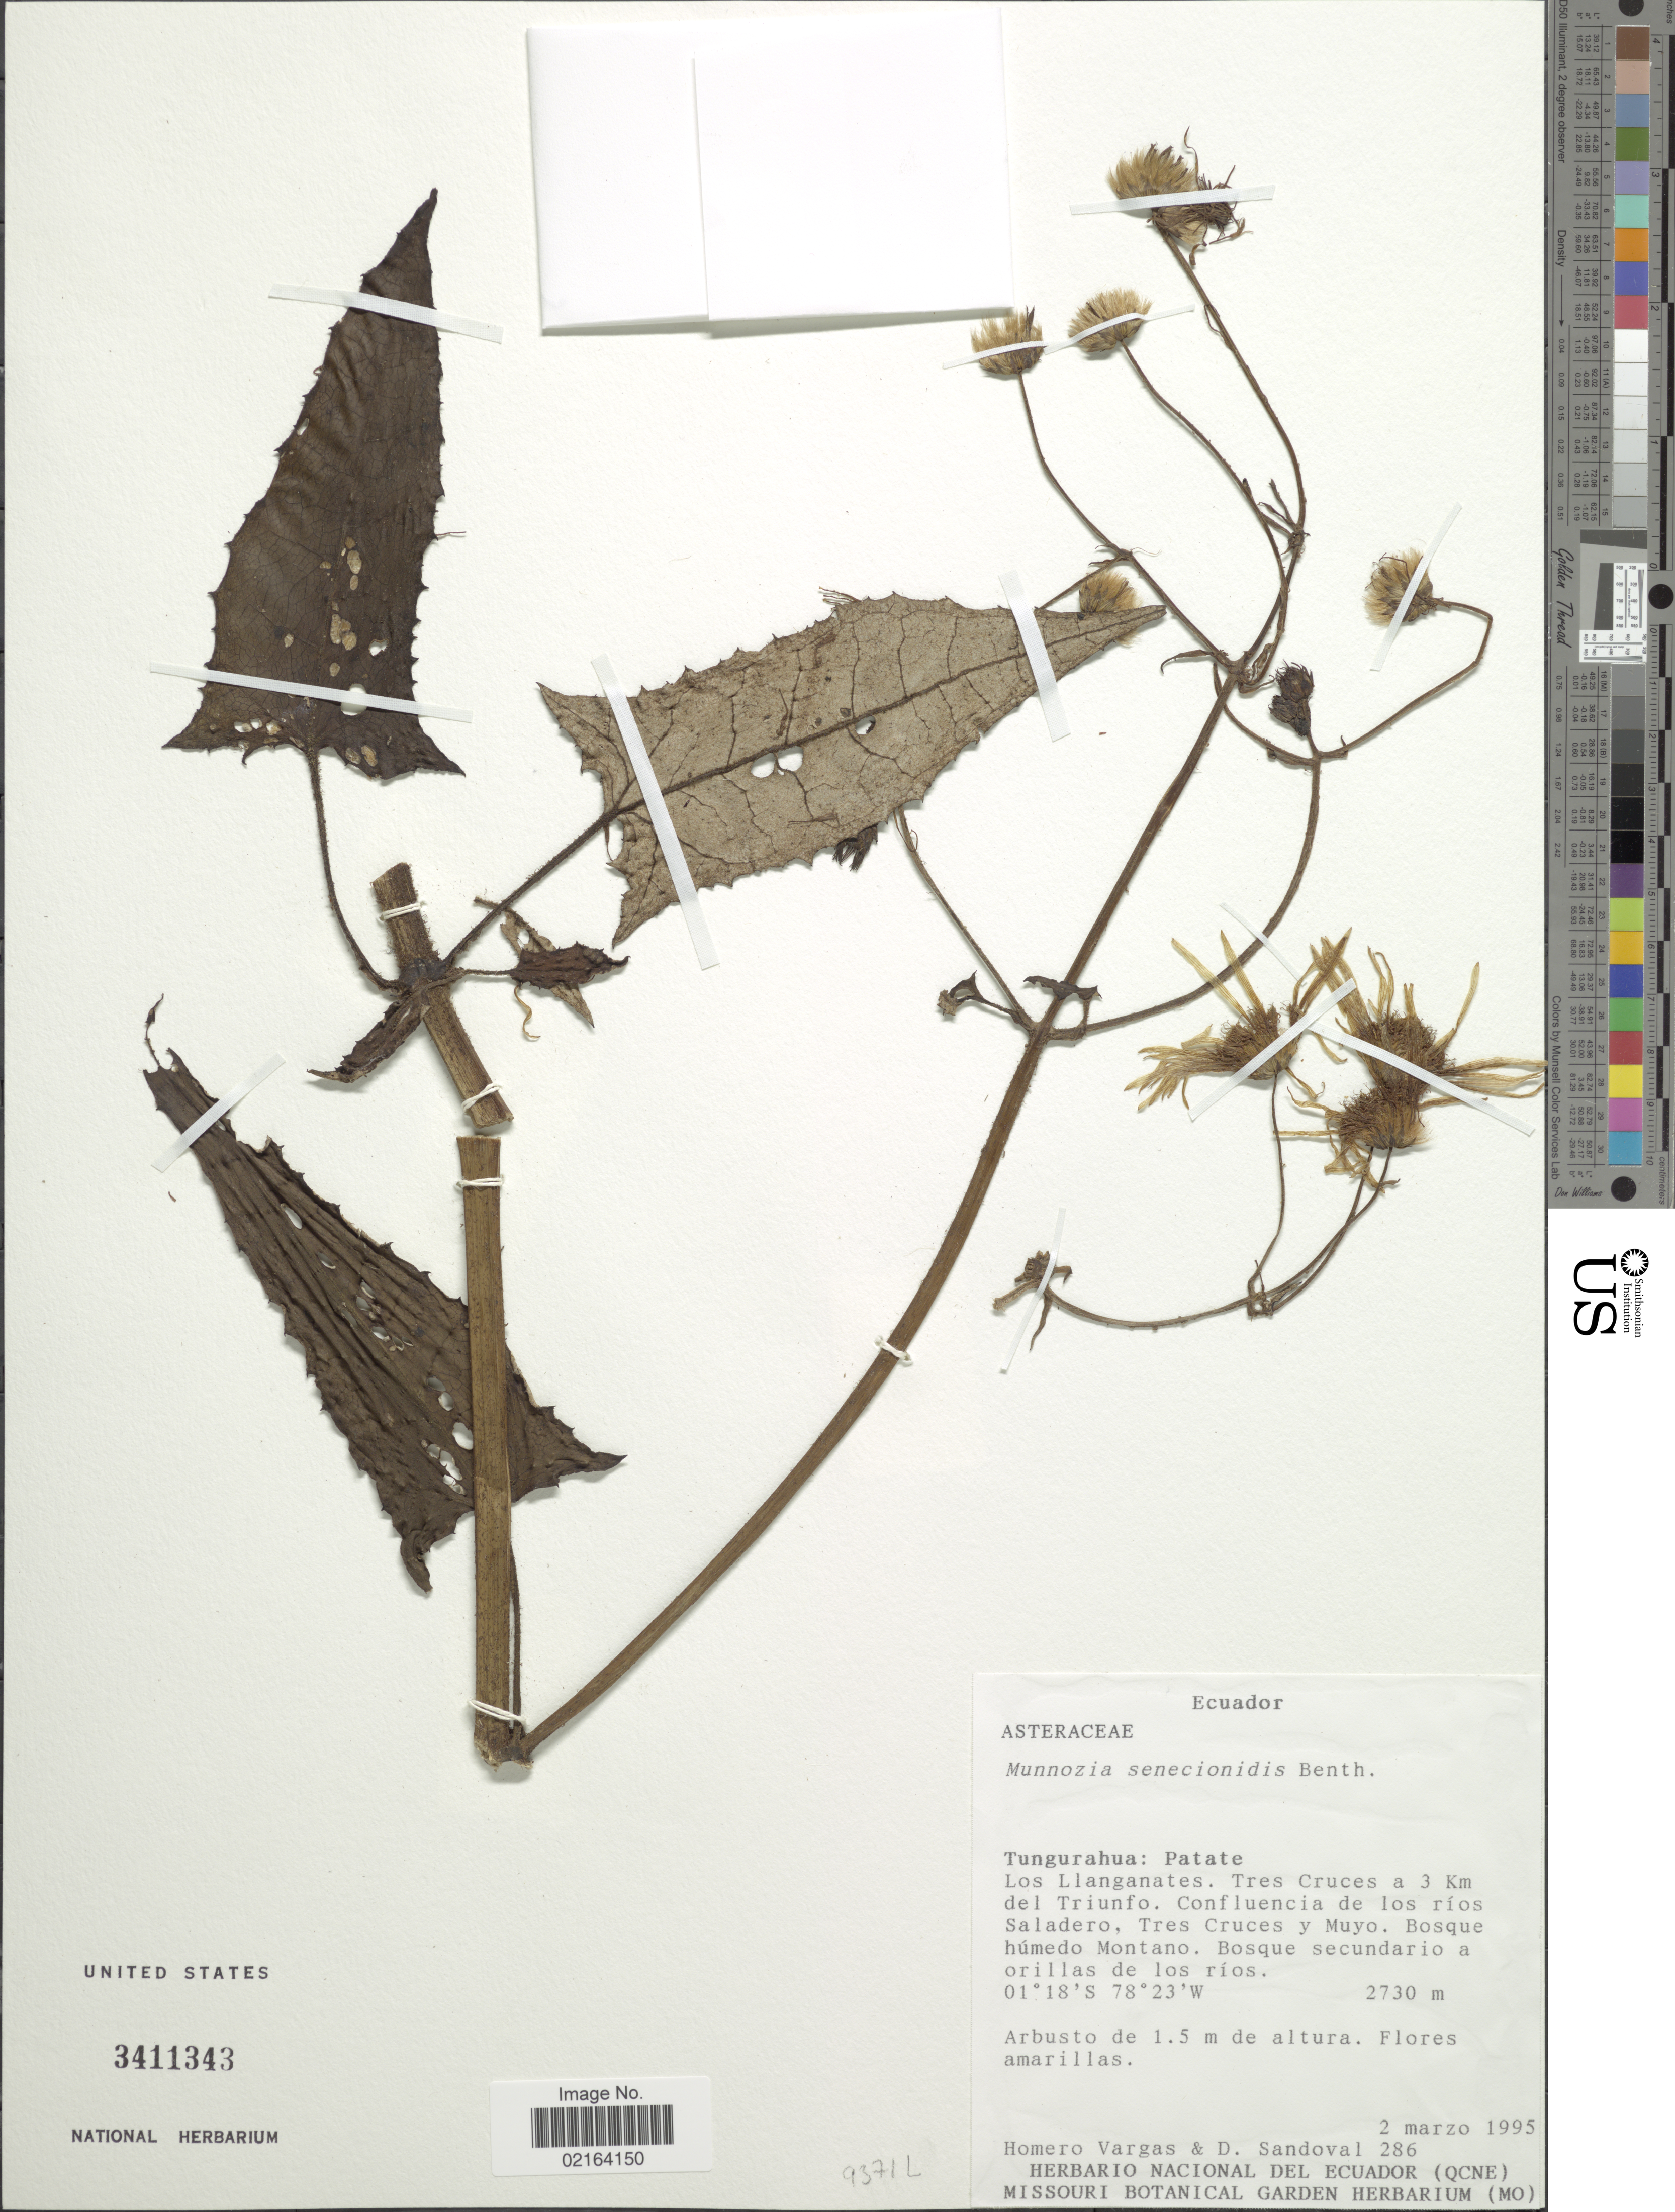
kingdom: Plantae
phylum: Tracheophyta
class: Magnoliopsida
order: Asterales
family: Asteraceae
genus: Munnozia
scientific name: Munnozia senecionidis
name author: Benth.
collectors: H. Vargas & D. Sandoval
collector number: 286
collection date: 1995-03-02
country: Ecuador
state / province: Tungurahua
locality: Tungurahua: Patate, Los Llanganates, Tres Cruces a 3 km del Triunfo, Confluencia de los rios Saladero, Tres Cruces y Muyo, Bosque humedo Montano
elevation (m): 2730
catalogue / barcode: US 3411343